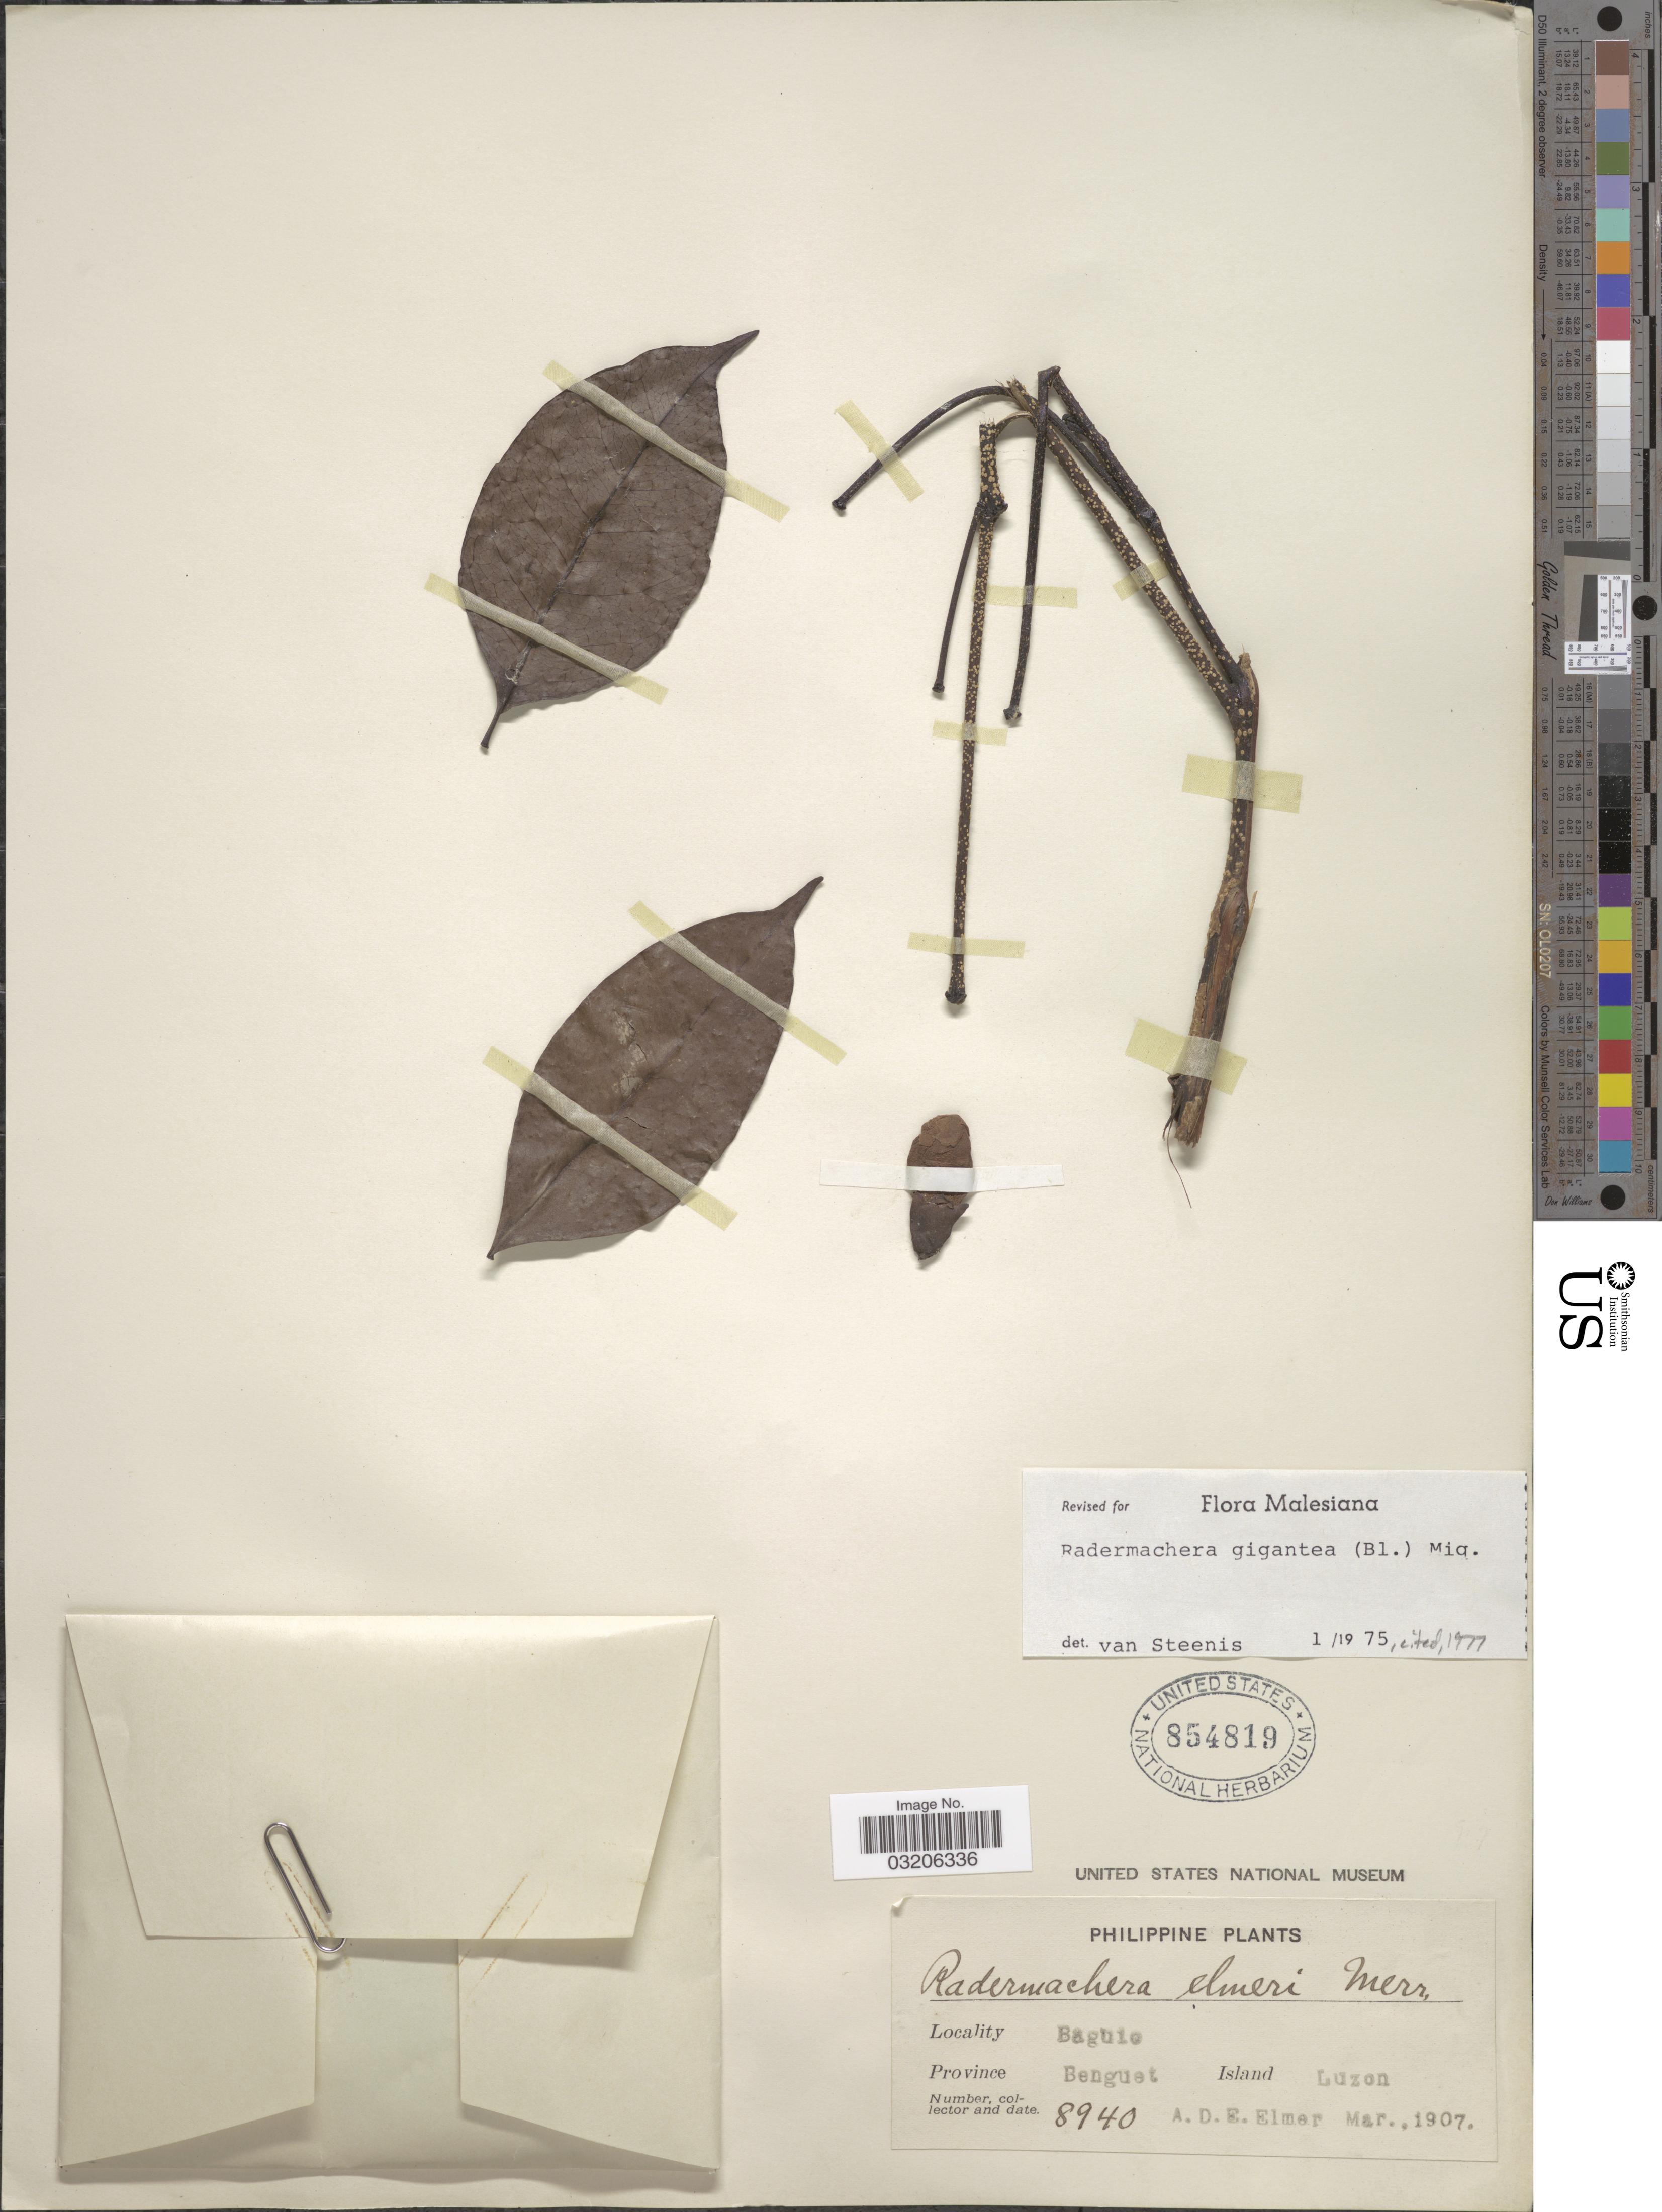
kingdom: Plantae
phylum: Tracheophyta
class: Magnoliopsida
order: Lamiales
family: Bignoniaceae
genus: Radermachera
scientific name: Radermachera gigantea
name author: (Blume) Miq.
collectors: A. D. E. Elmer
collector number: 8940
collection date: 1907-03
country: Philippines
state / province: Cordillera (Administrative Region)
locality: Baguio, Province Benguet, Island Luzon.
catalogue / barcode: US 854819